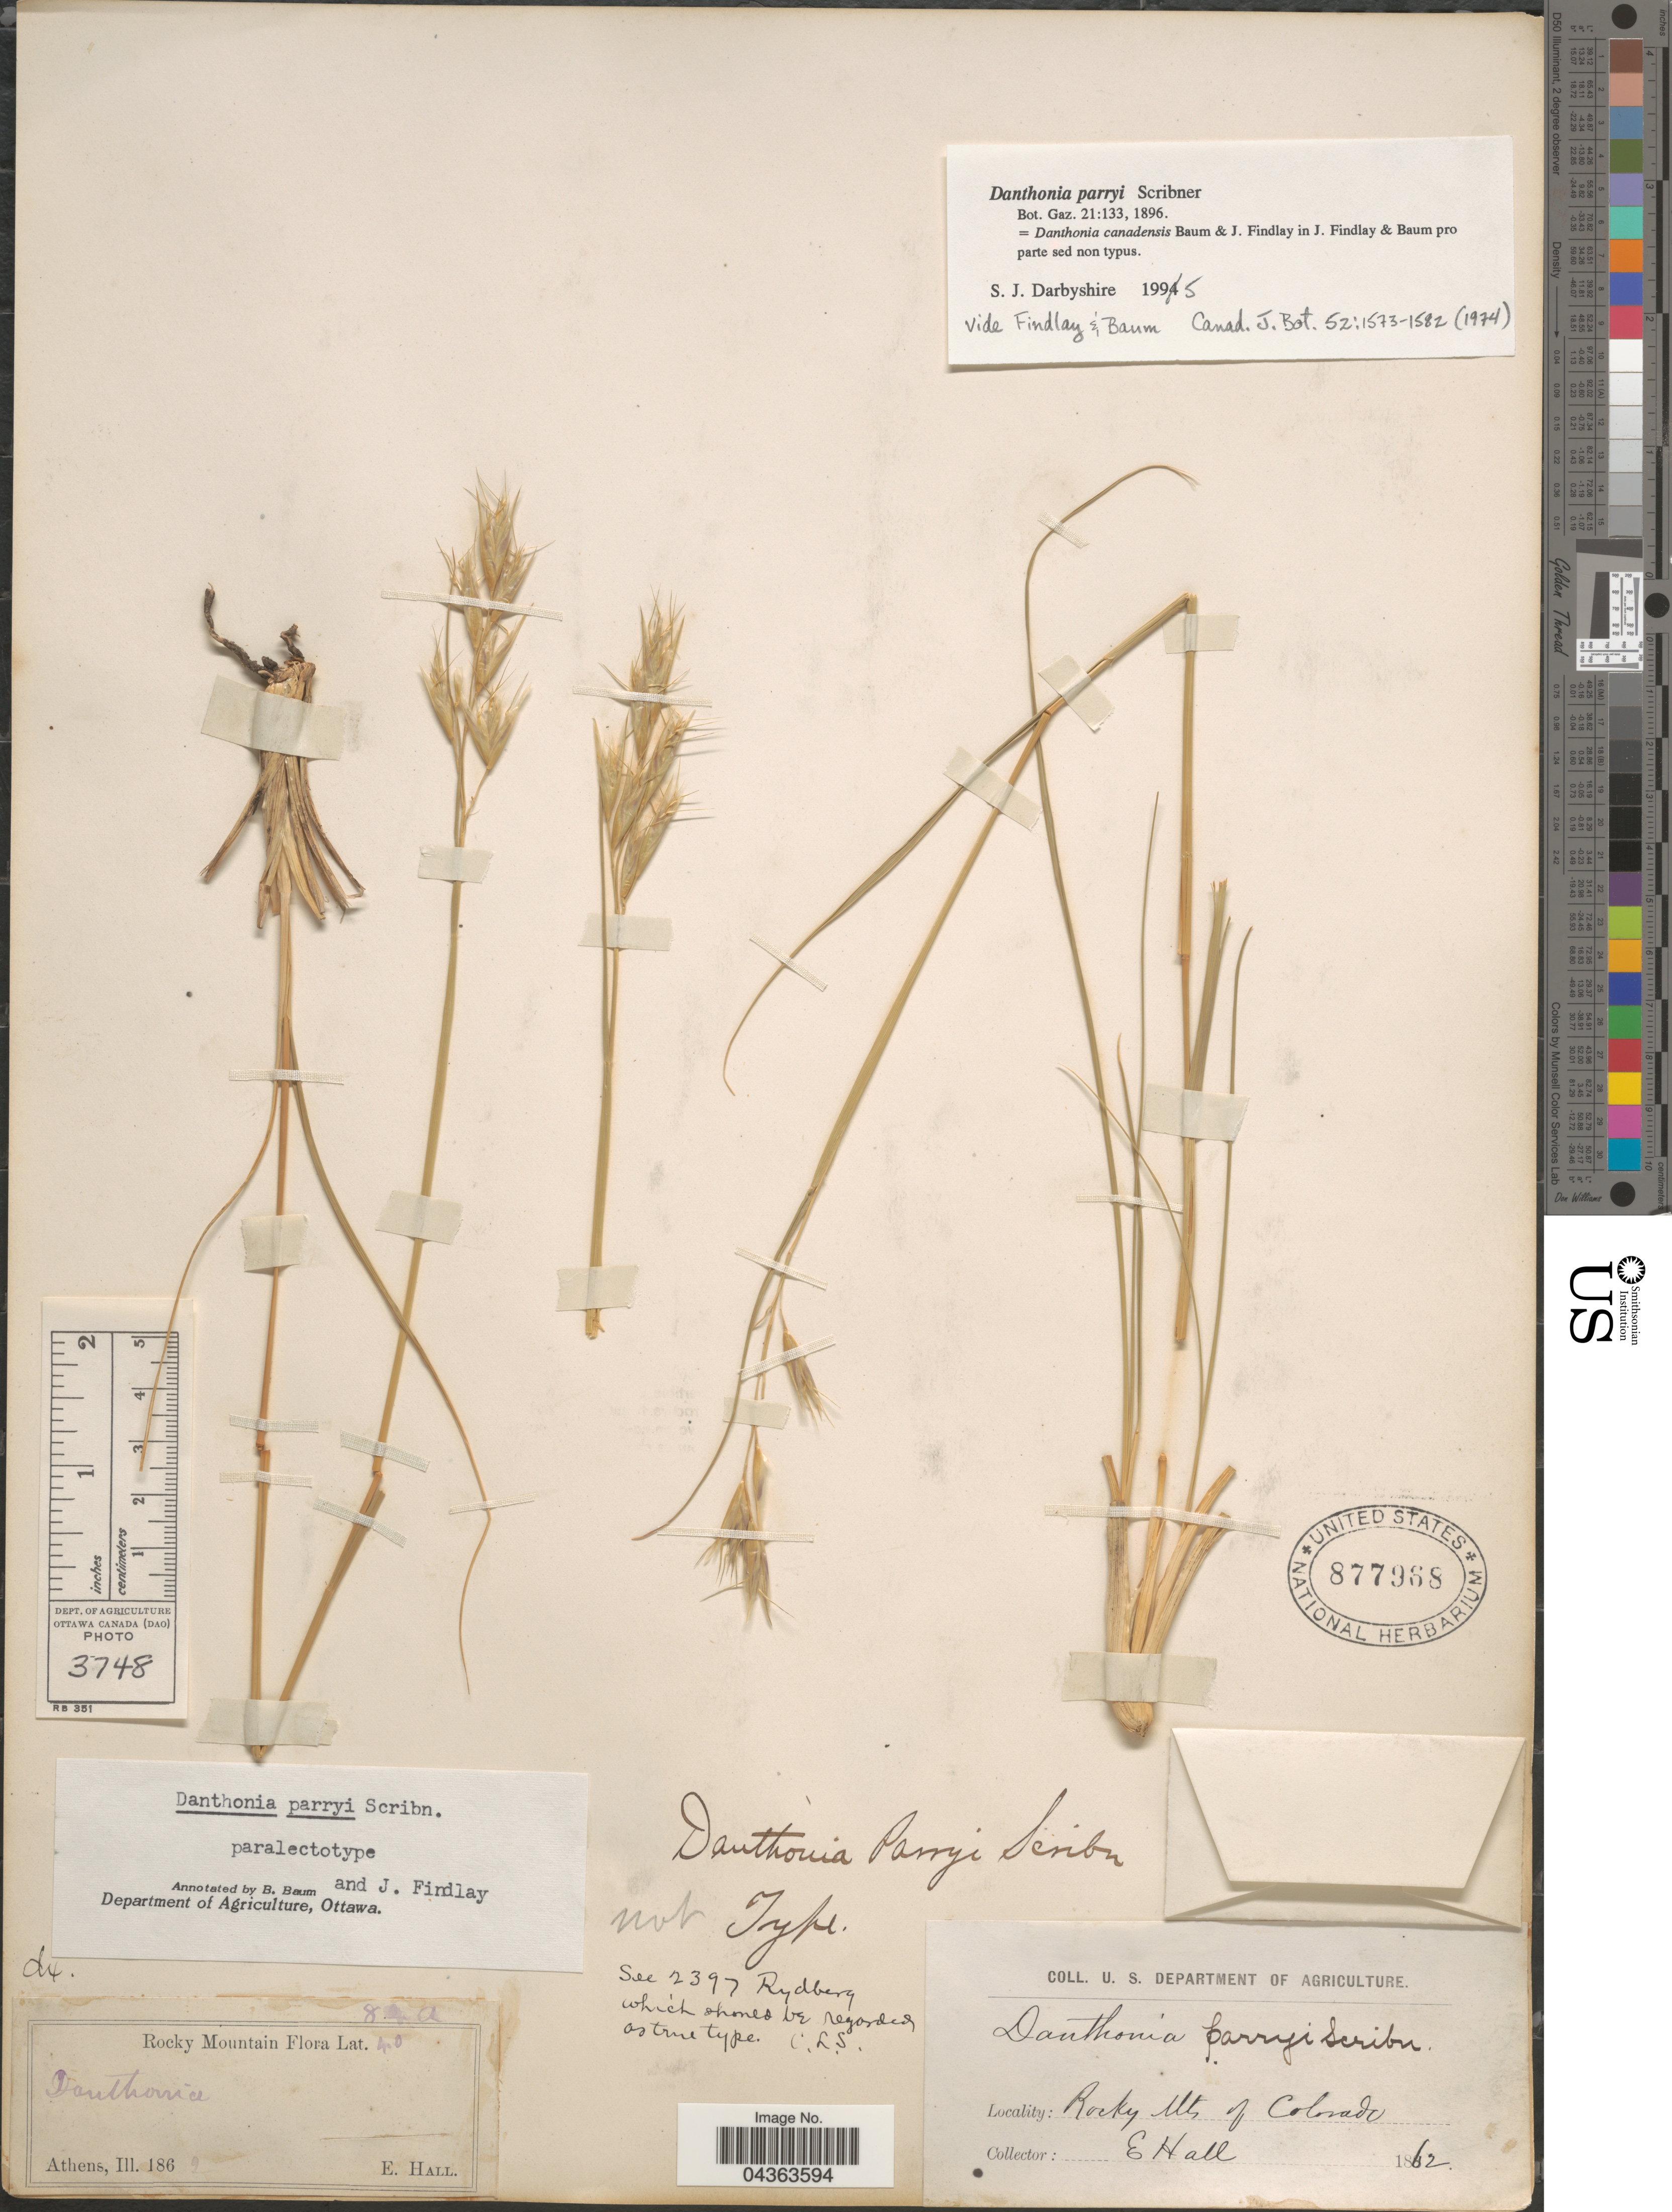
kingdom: Plantae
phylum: Tracheophyta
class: Liliopsida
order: Poales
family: Poaceae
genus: Danthonia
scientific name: Danthonia parryi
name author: Scribn.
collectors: E. Hall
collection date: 1862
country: United States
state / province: Colorado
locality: Rocky Mts of Colorado.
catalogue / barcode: US 877968